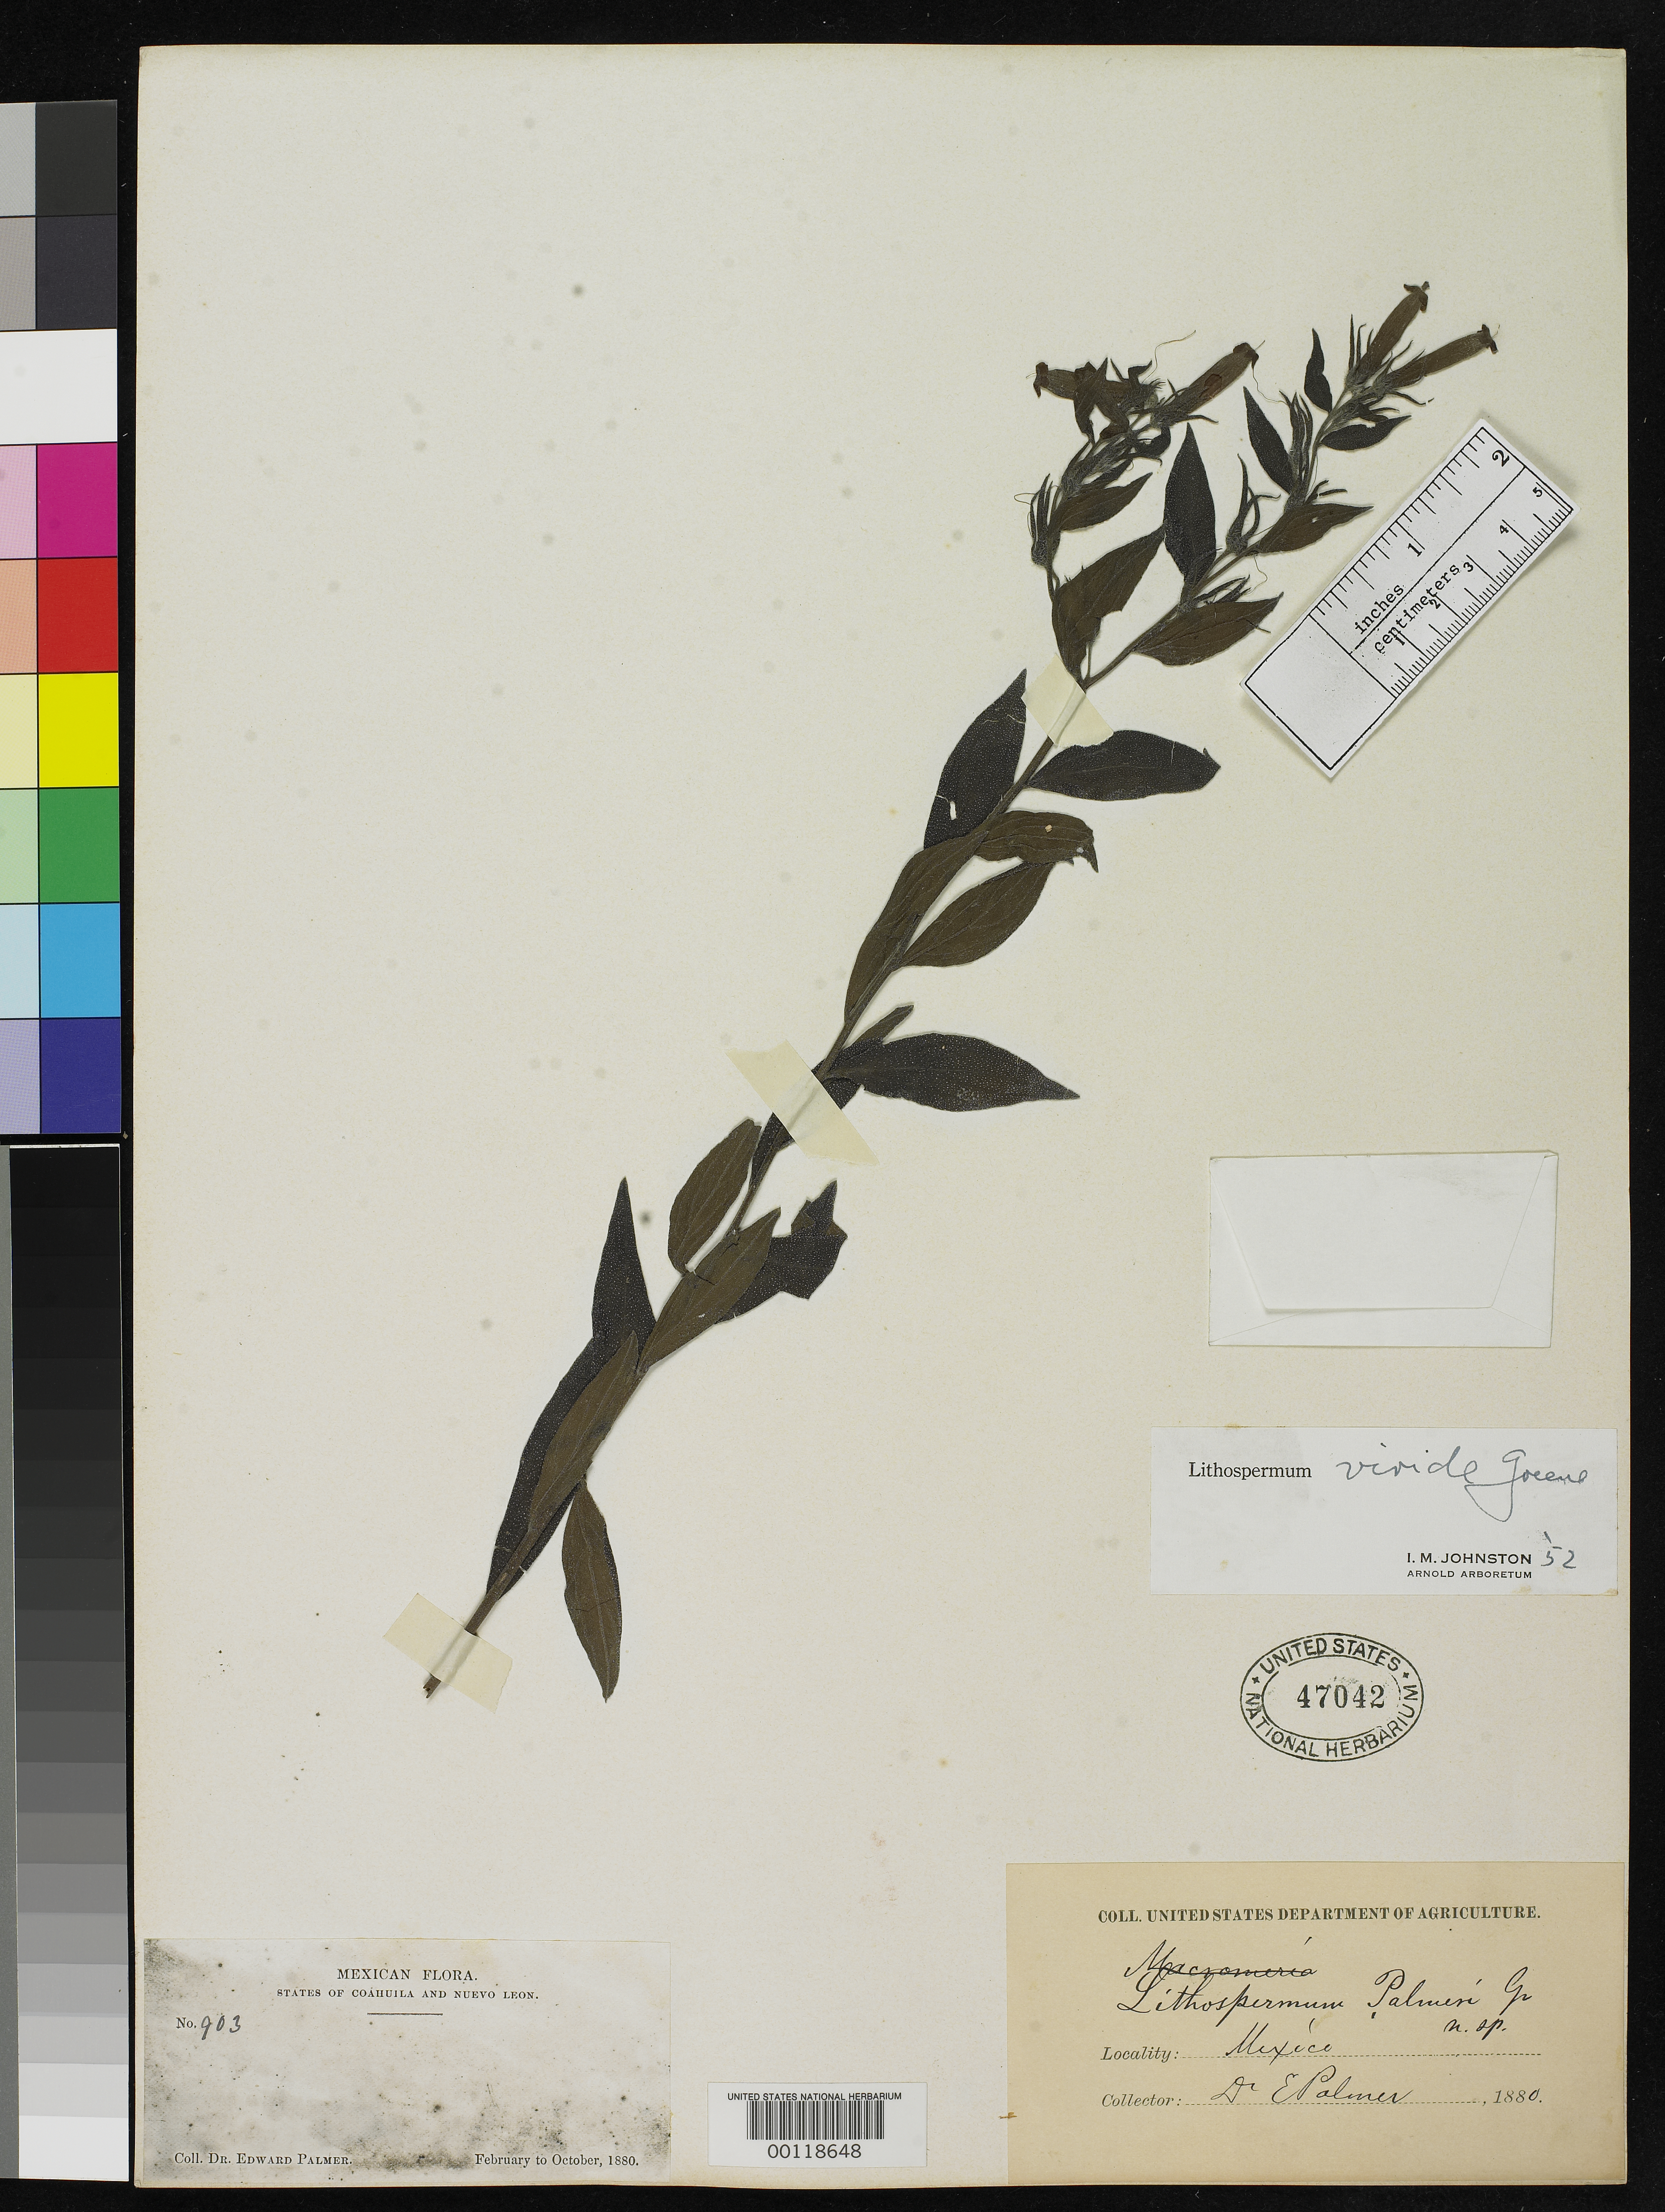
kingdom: Plantae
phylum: Tracheophyta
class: Magnoliopsida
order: Boraginales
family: Boraginaceae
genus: Lithospermum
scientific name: Lithospermum palmeri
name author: S. Watson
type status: Type Collection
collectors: E. Palmer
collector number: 903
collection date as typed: Feb 1880 to -- Oct 1880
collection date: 1880-02/1880-10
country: Mexico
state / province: Coahuila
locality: Sierra Madre, S of Saltillo.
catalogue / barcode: US 47042